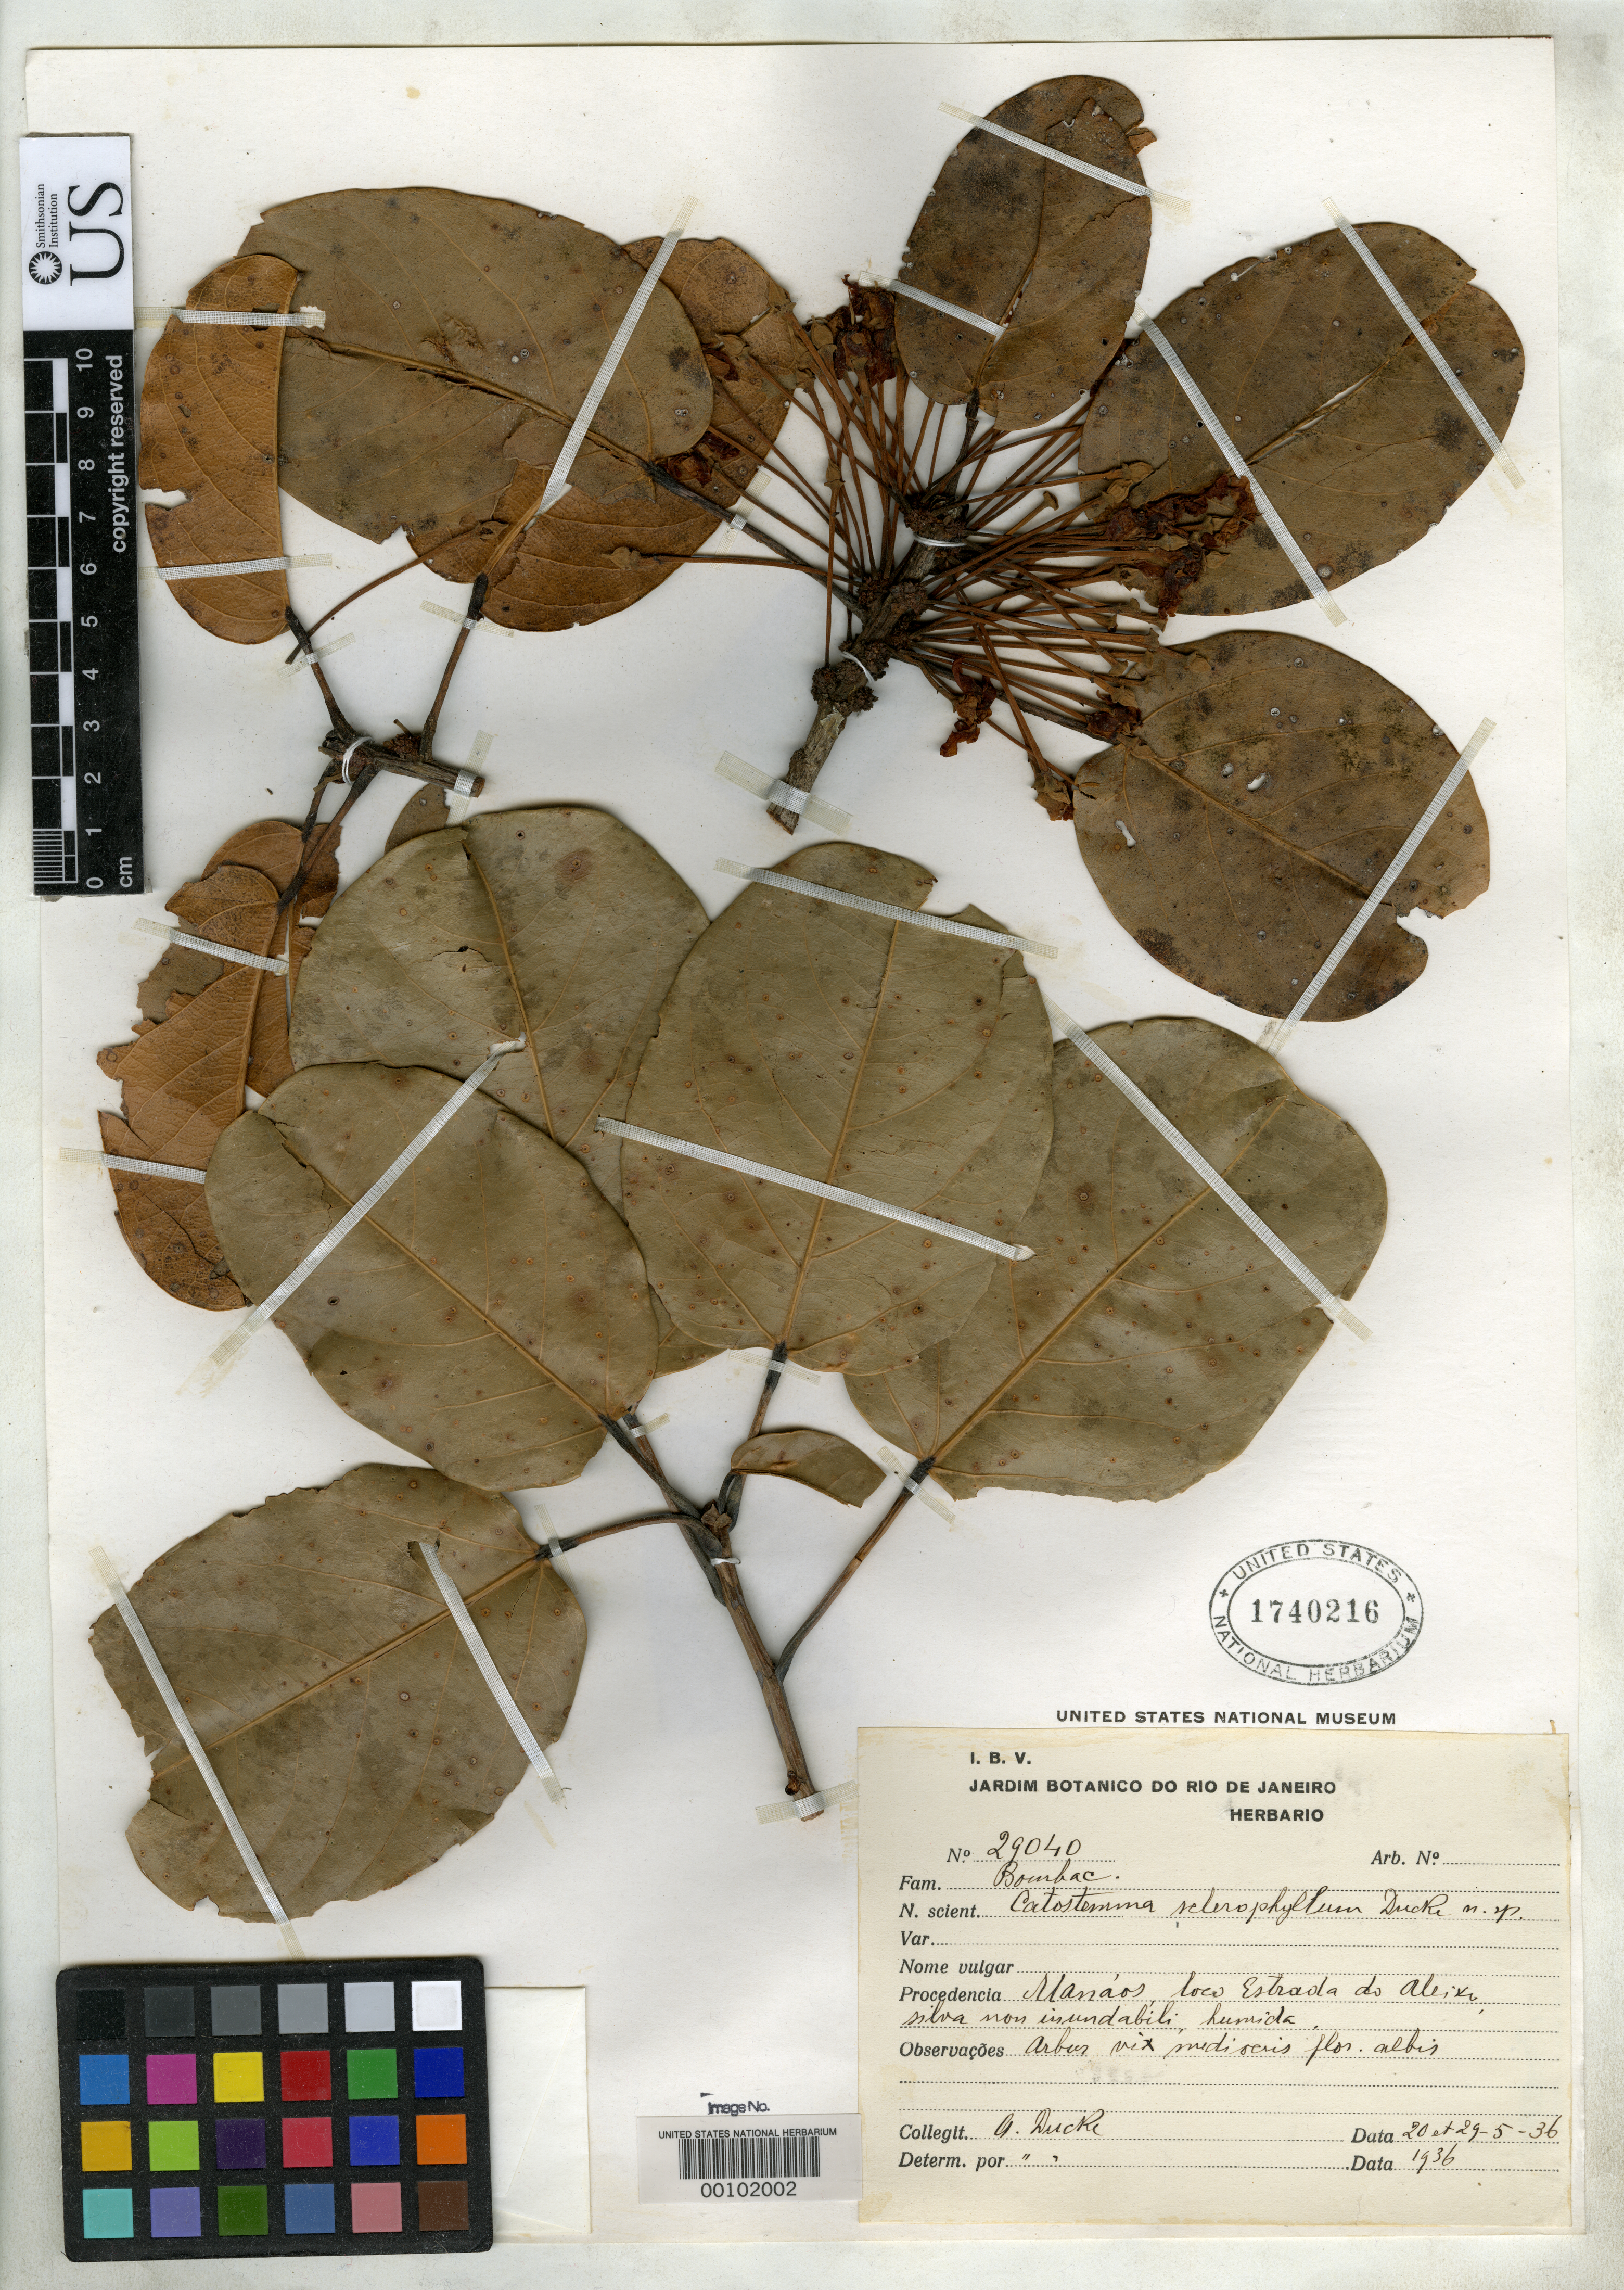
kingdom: Plantae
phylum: Tracheophyta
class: Magnoliopsida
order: Malvales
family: Malvaceae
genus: Catostemma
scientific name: Catostemma sclerophyllum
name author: Ducke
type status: Isotype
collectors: A. Ducke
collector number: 29040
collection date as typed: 20 May 1936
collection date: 1936-05-20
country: Brazil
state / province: Amazonas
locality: Near Manaos.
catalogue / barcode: US 1740216